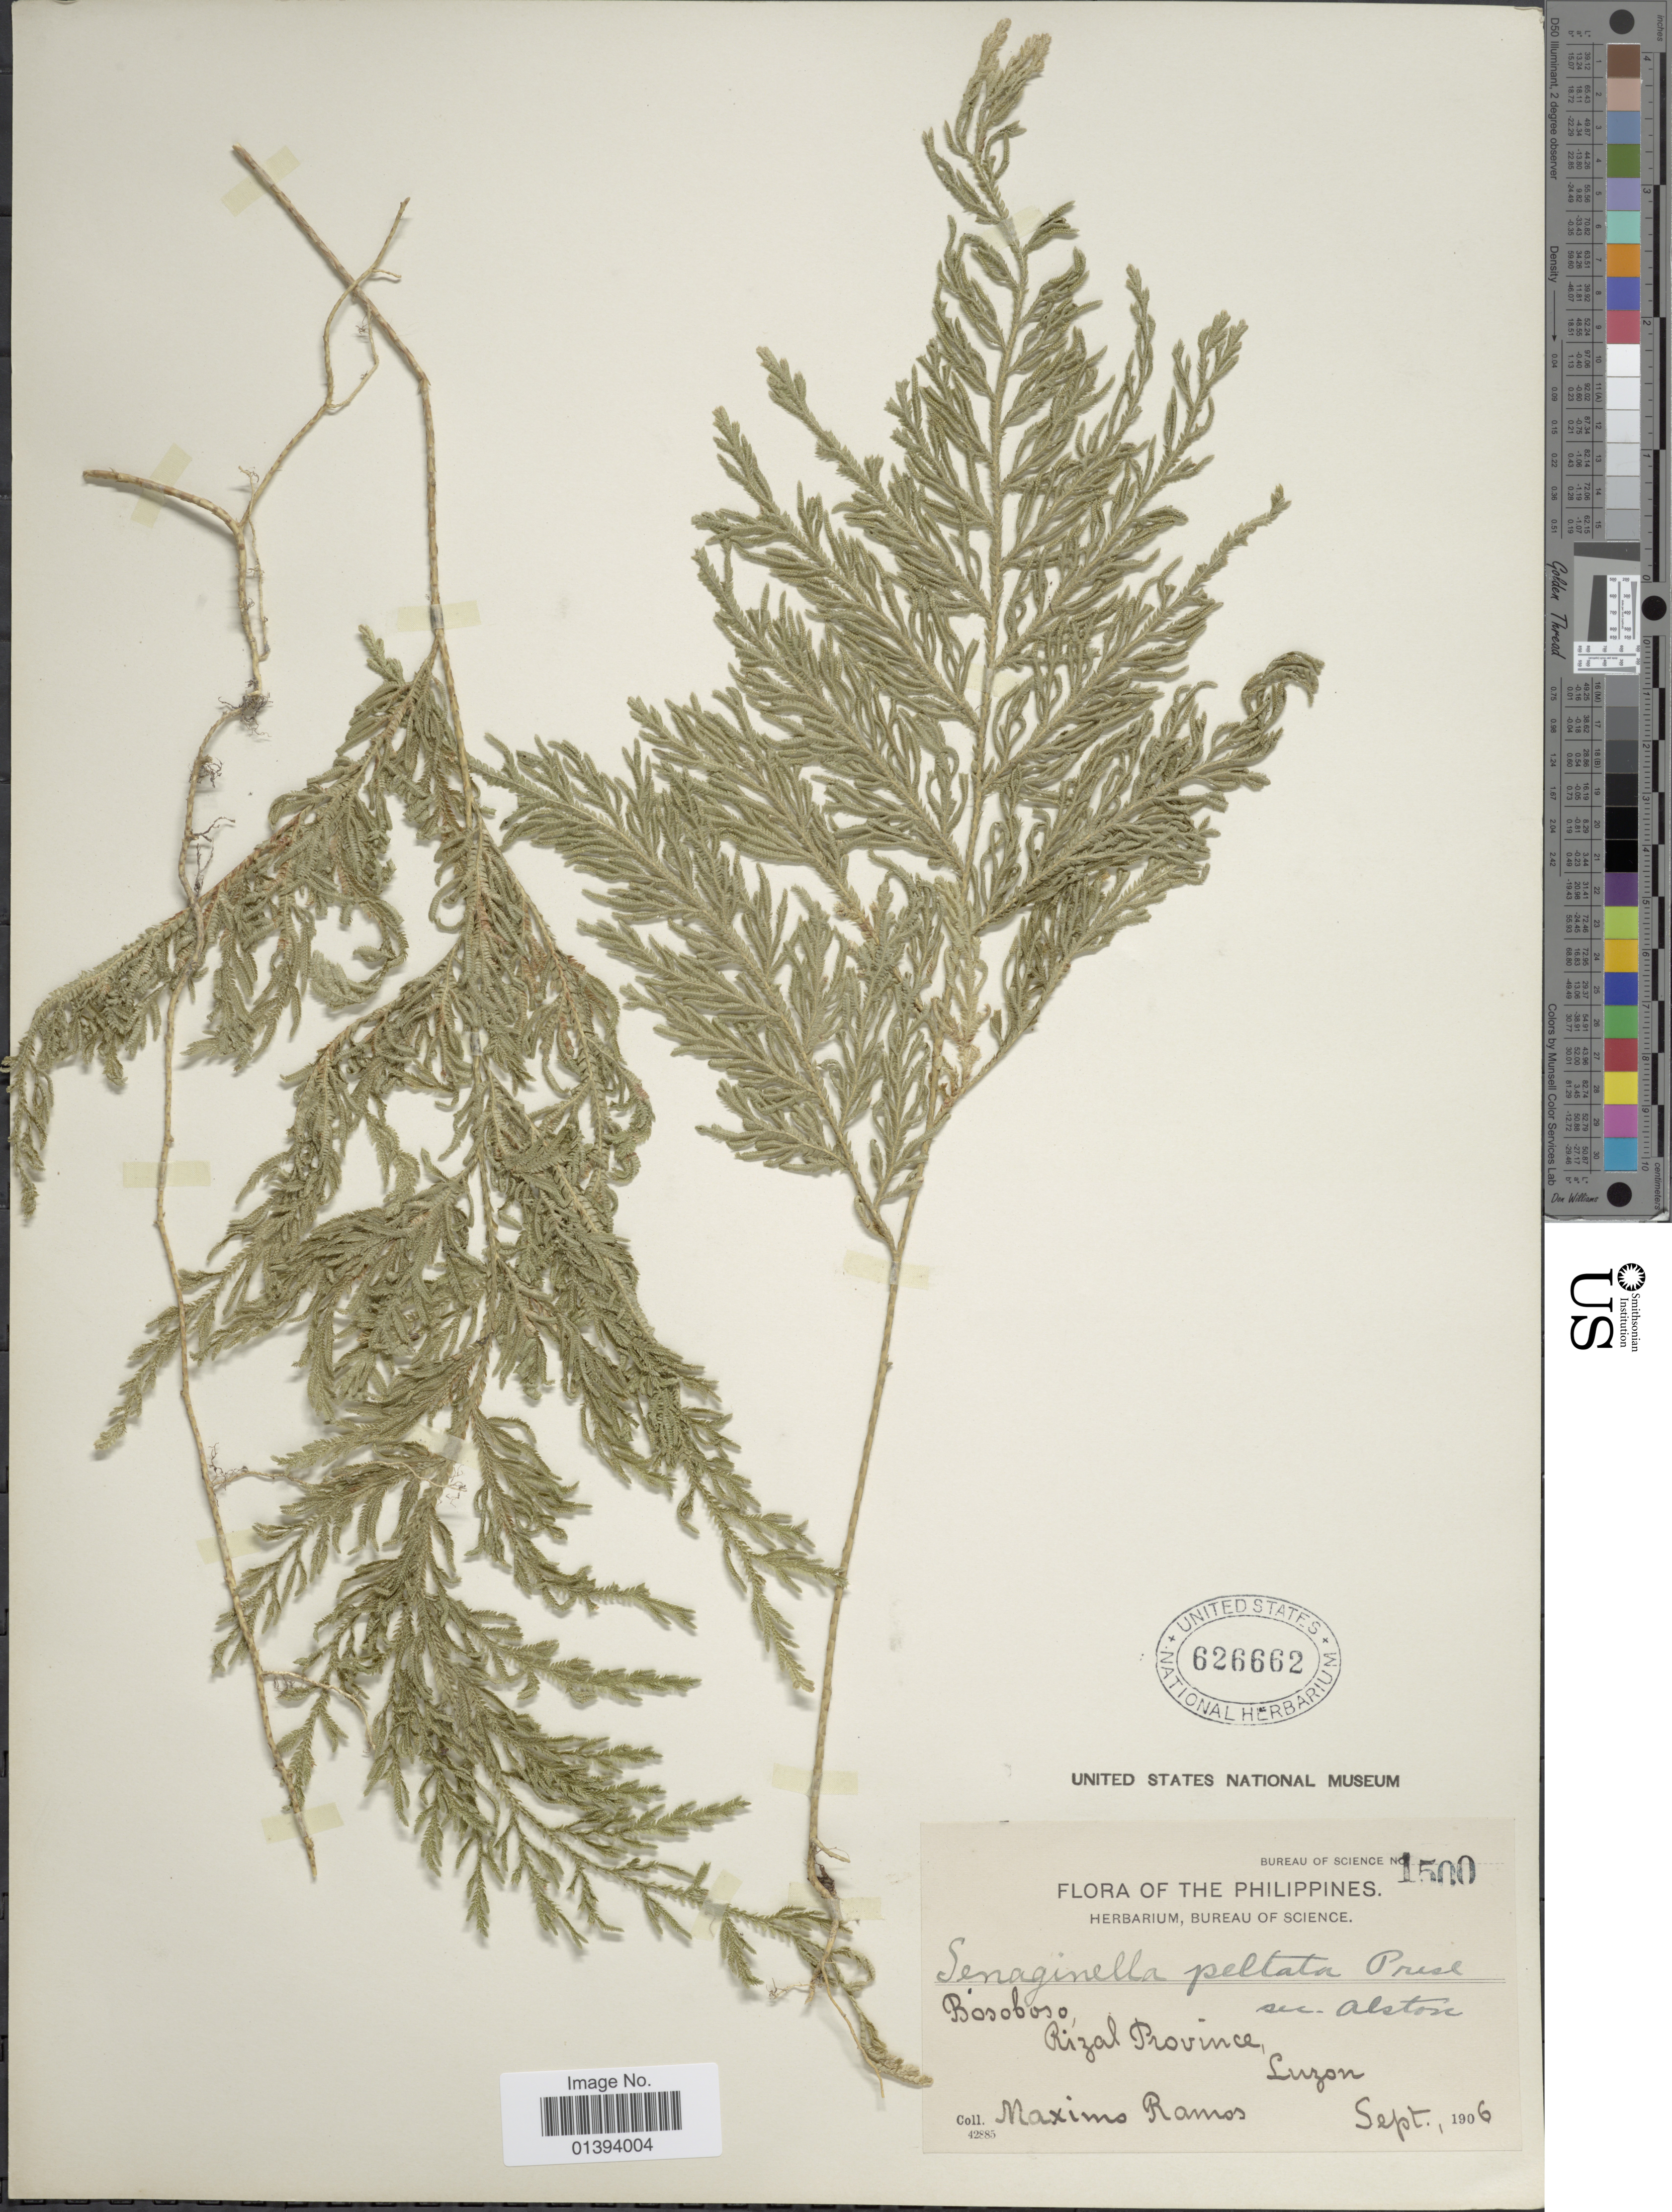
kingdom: Plantae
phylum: Tracheophyta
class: Lycopodiopsida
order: Selaginellales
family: Selaginellaceae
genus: Selaginella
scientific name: Selaginella peltata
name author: C. Presl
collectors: M. Ramos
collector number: Bureau of Science 1500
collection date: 1906-09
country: Philippines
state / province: Central Luzon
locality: Bosoboso, Rizal Province, Luzon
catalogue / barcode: US 626662